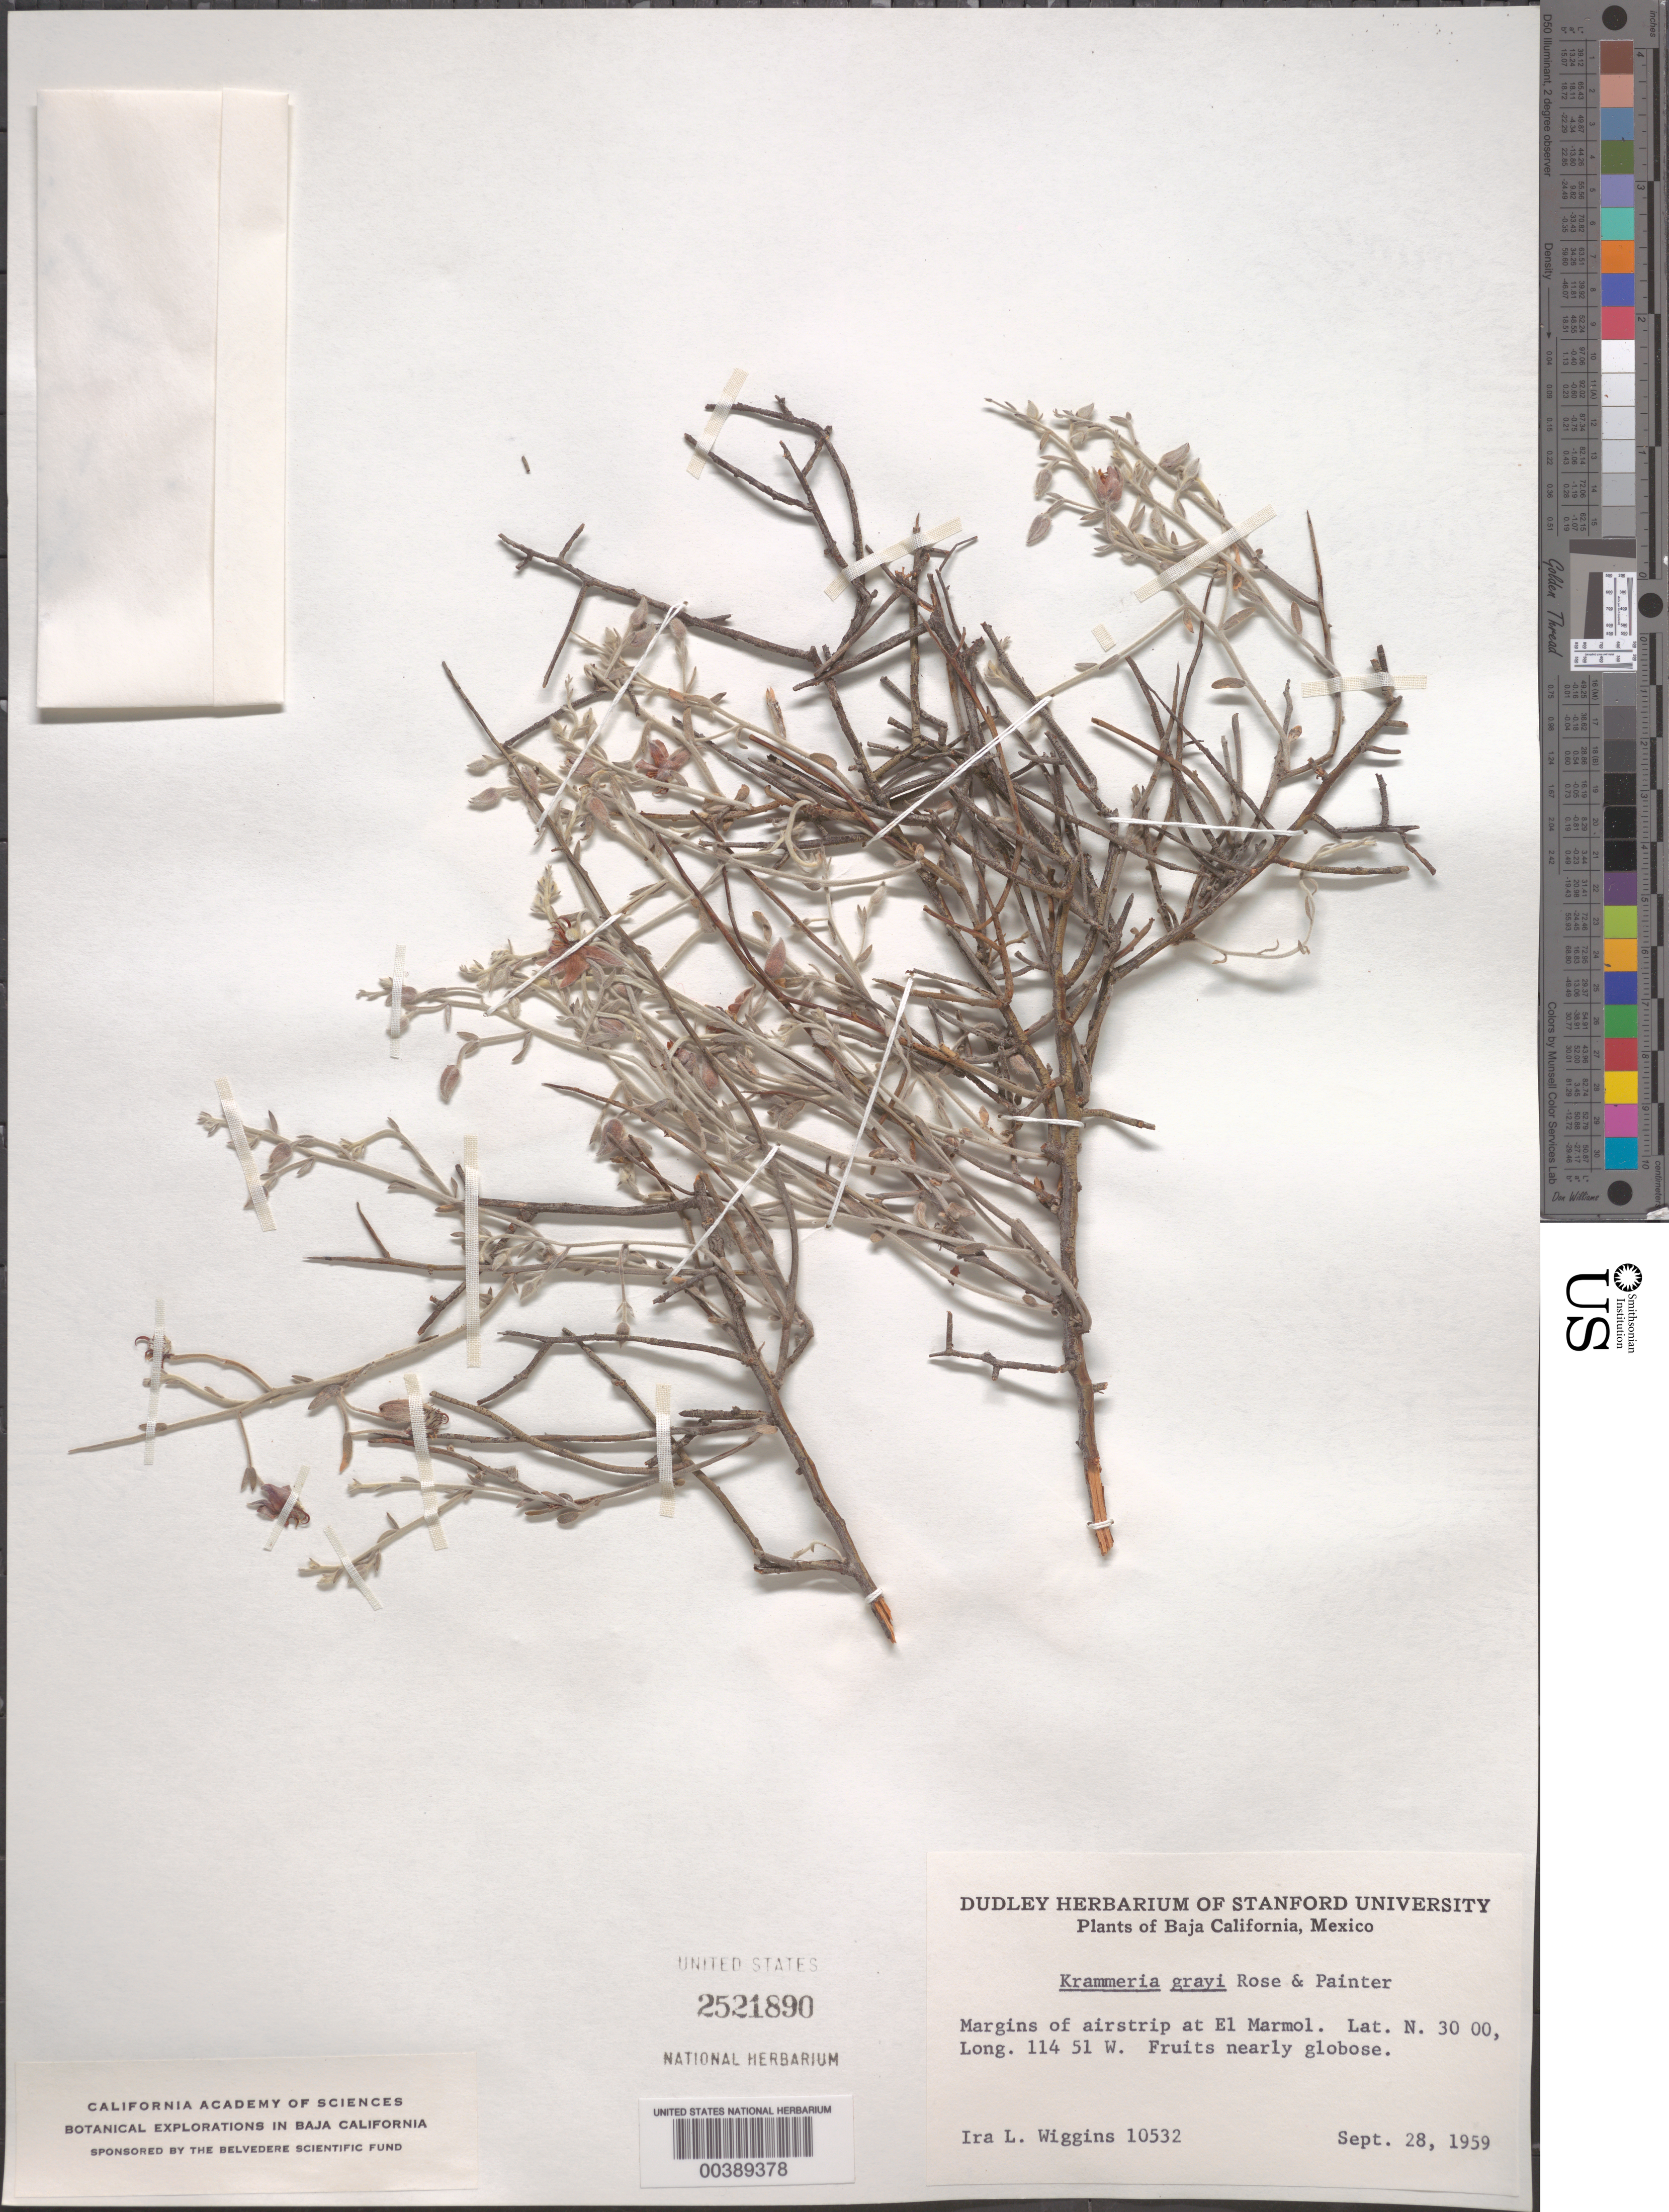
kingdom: Plantae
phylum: Tracheophyta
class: Magnoliopsida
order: Zygophyllales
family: Krameriaceae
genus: Krameria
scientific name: Krameria grayi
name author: Rose & J.H. Painter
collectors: I. L. Wiggins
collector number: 10532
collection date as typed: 28 Sep 1959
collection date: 1959-09-28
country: Mexico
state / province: Baja California Norte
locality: Airstrip at El Marmol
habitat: Margins of airstrip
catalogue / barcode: US 2521890